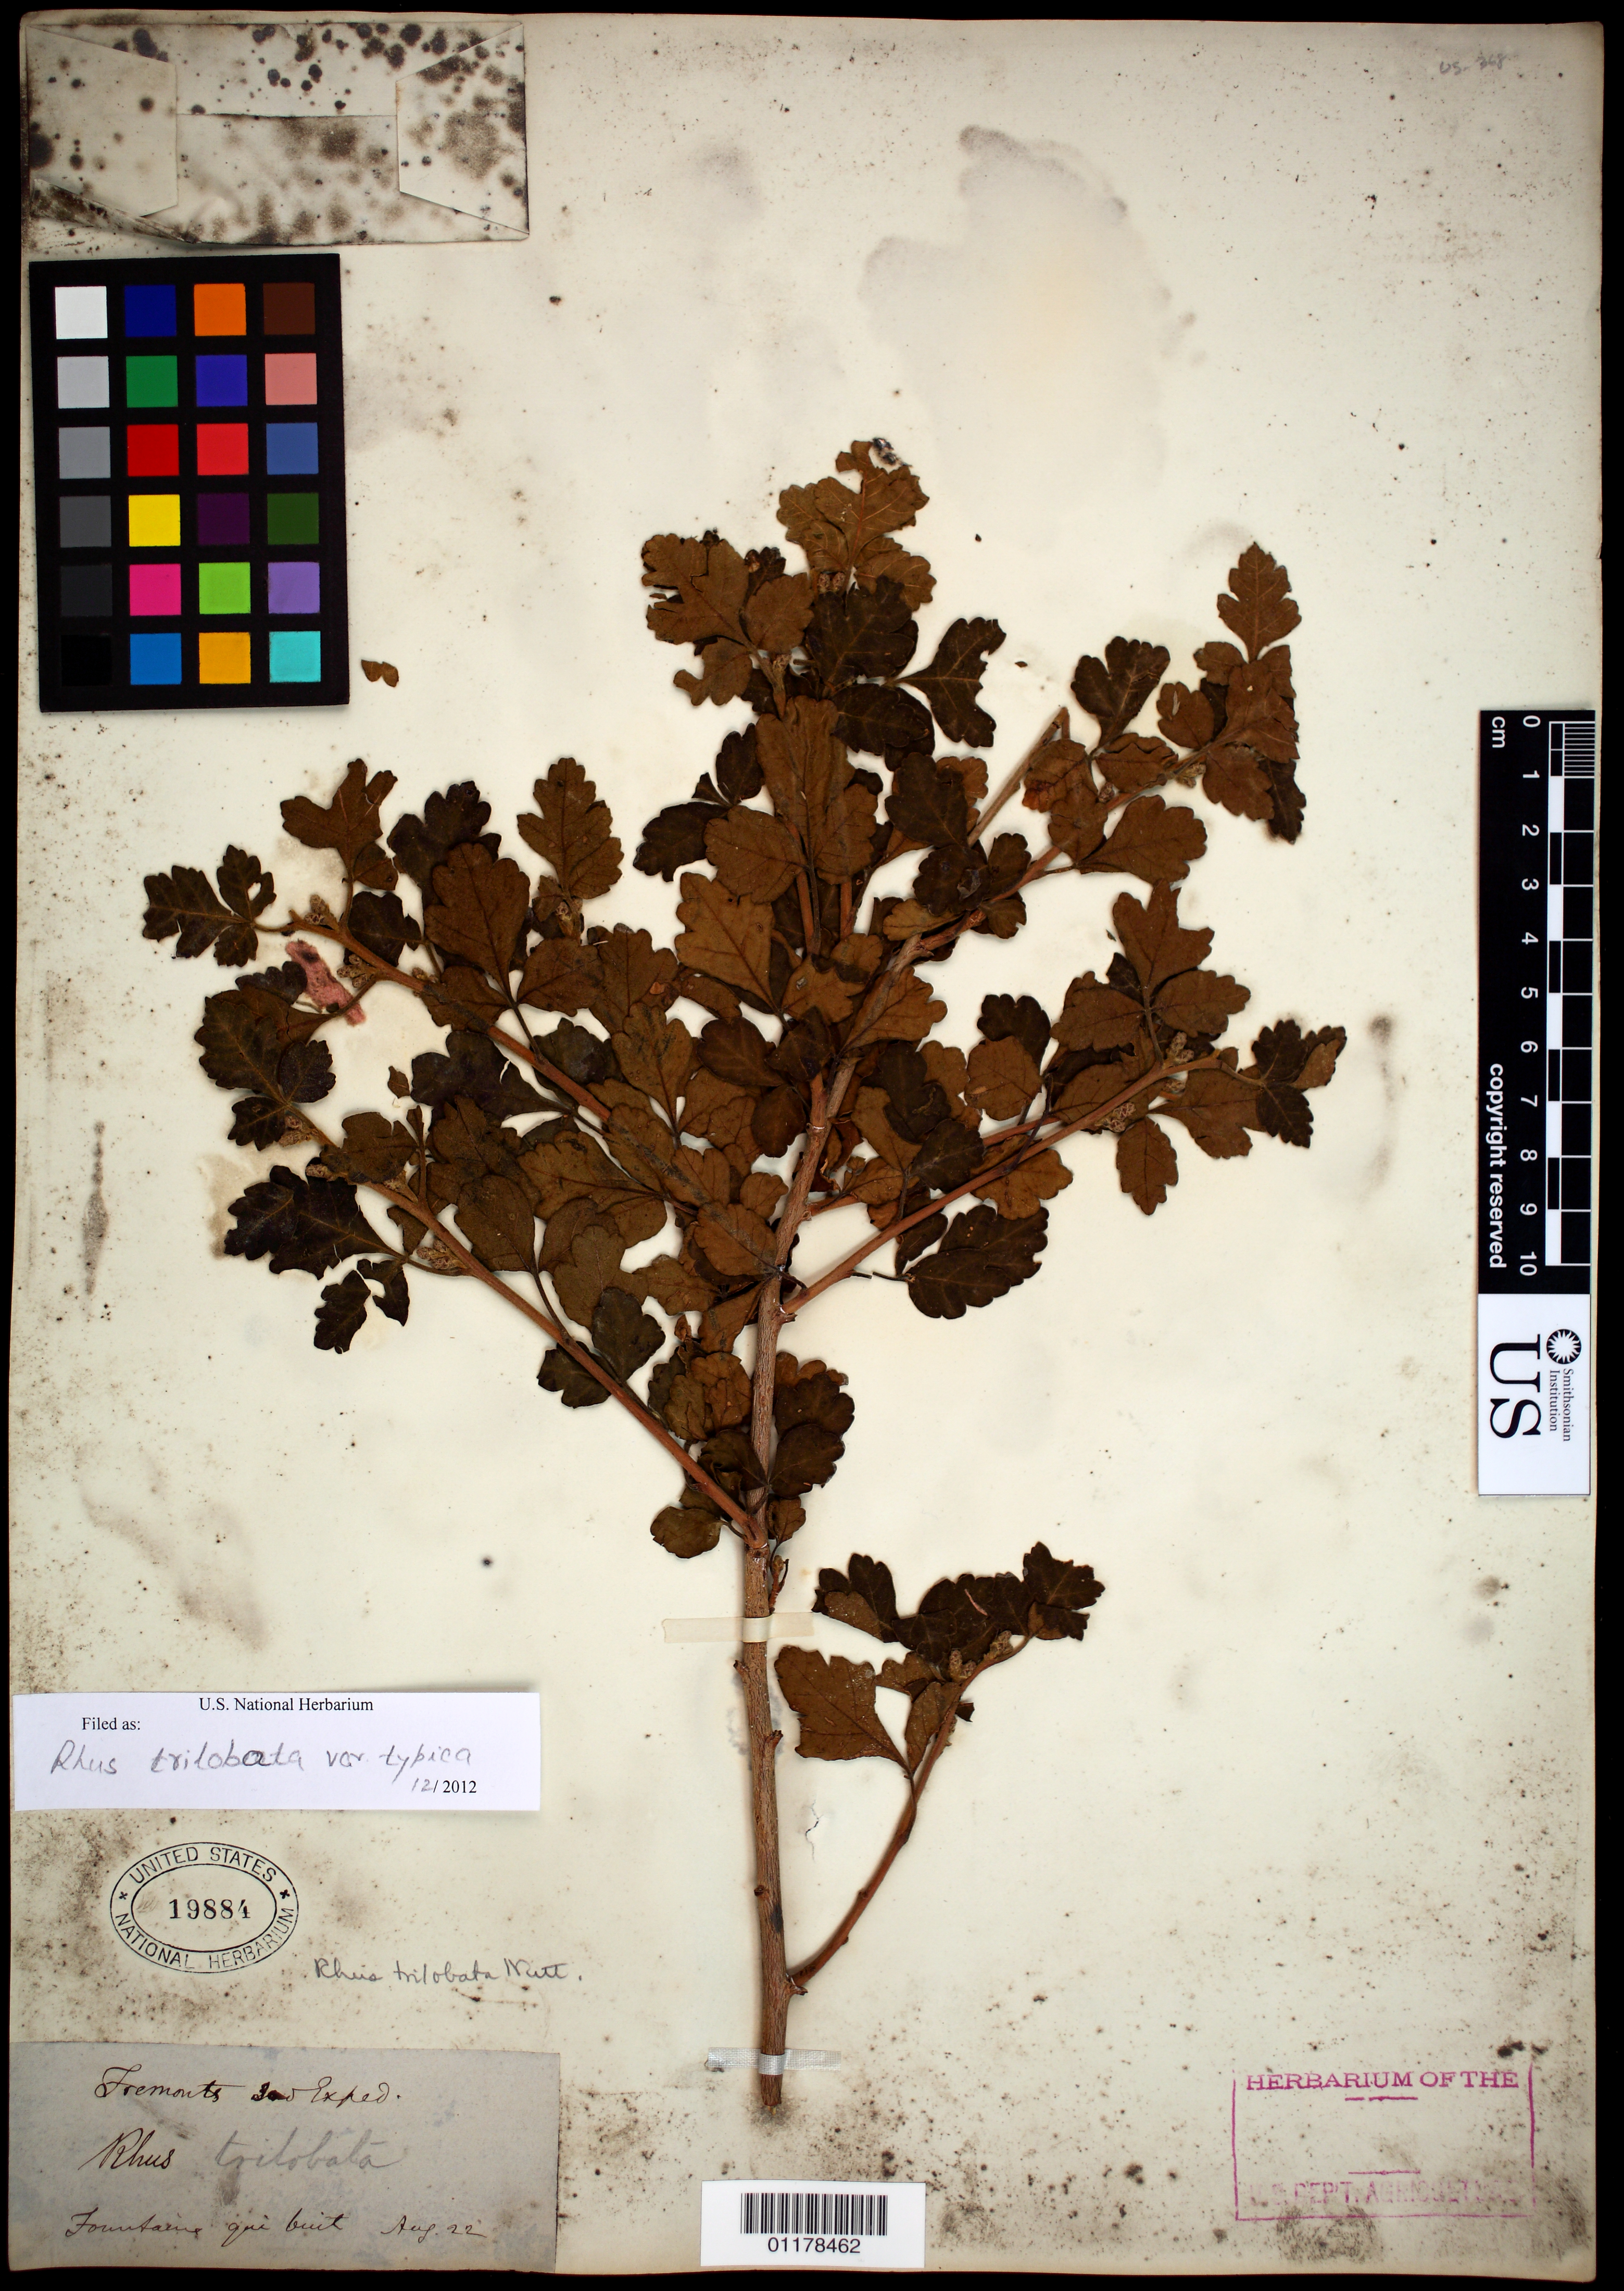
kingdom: Plantae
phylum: Tracheophyta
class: Magnoliopsida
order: Sapindales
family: Anacardiaceae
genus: Rhus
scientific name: Rhus trilobata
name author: Nutt.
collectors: Fremont Exped.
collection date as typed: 22 Aug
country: United States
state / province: California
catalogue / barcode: US 19884